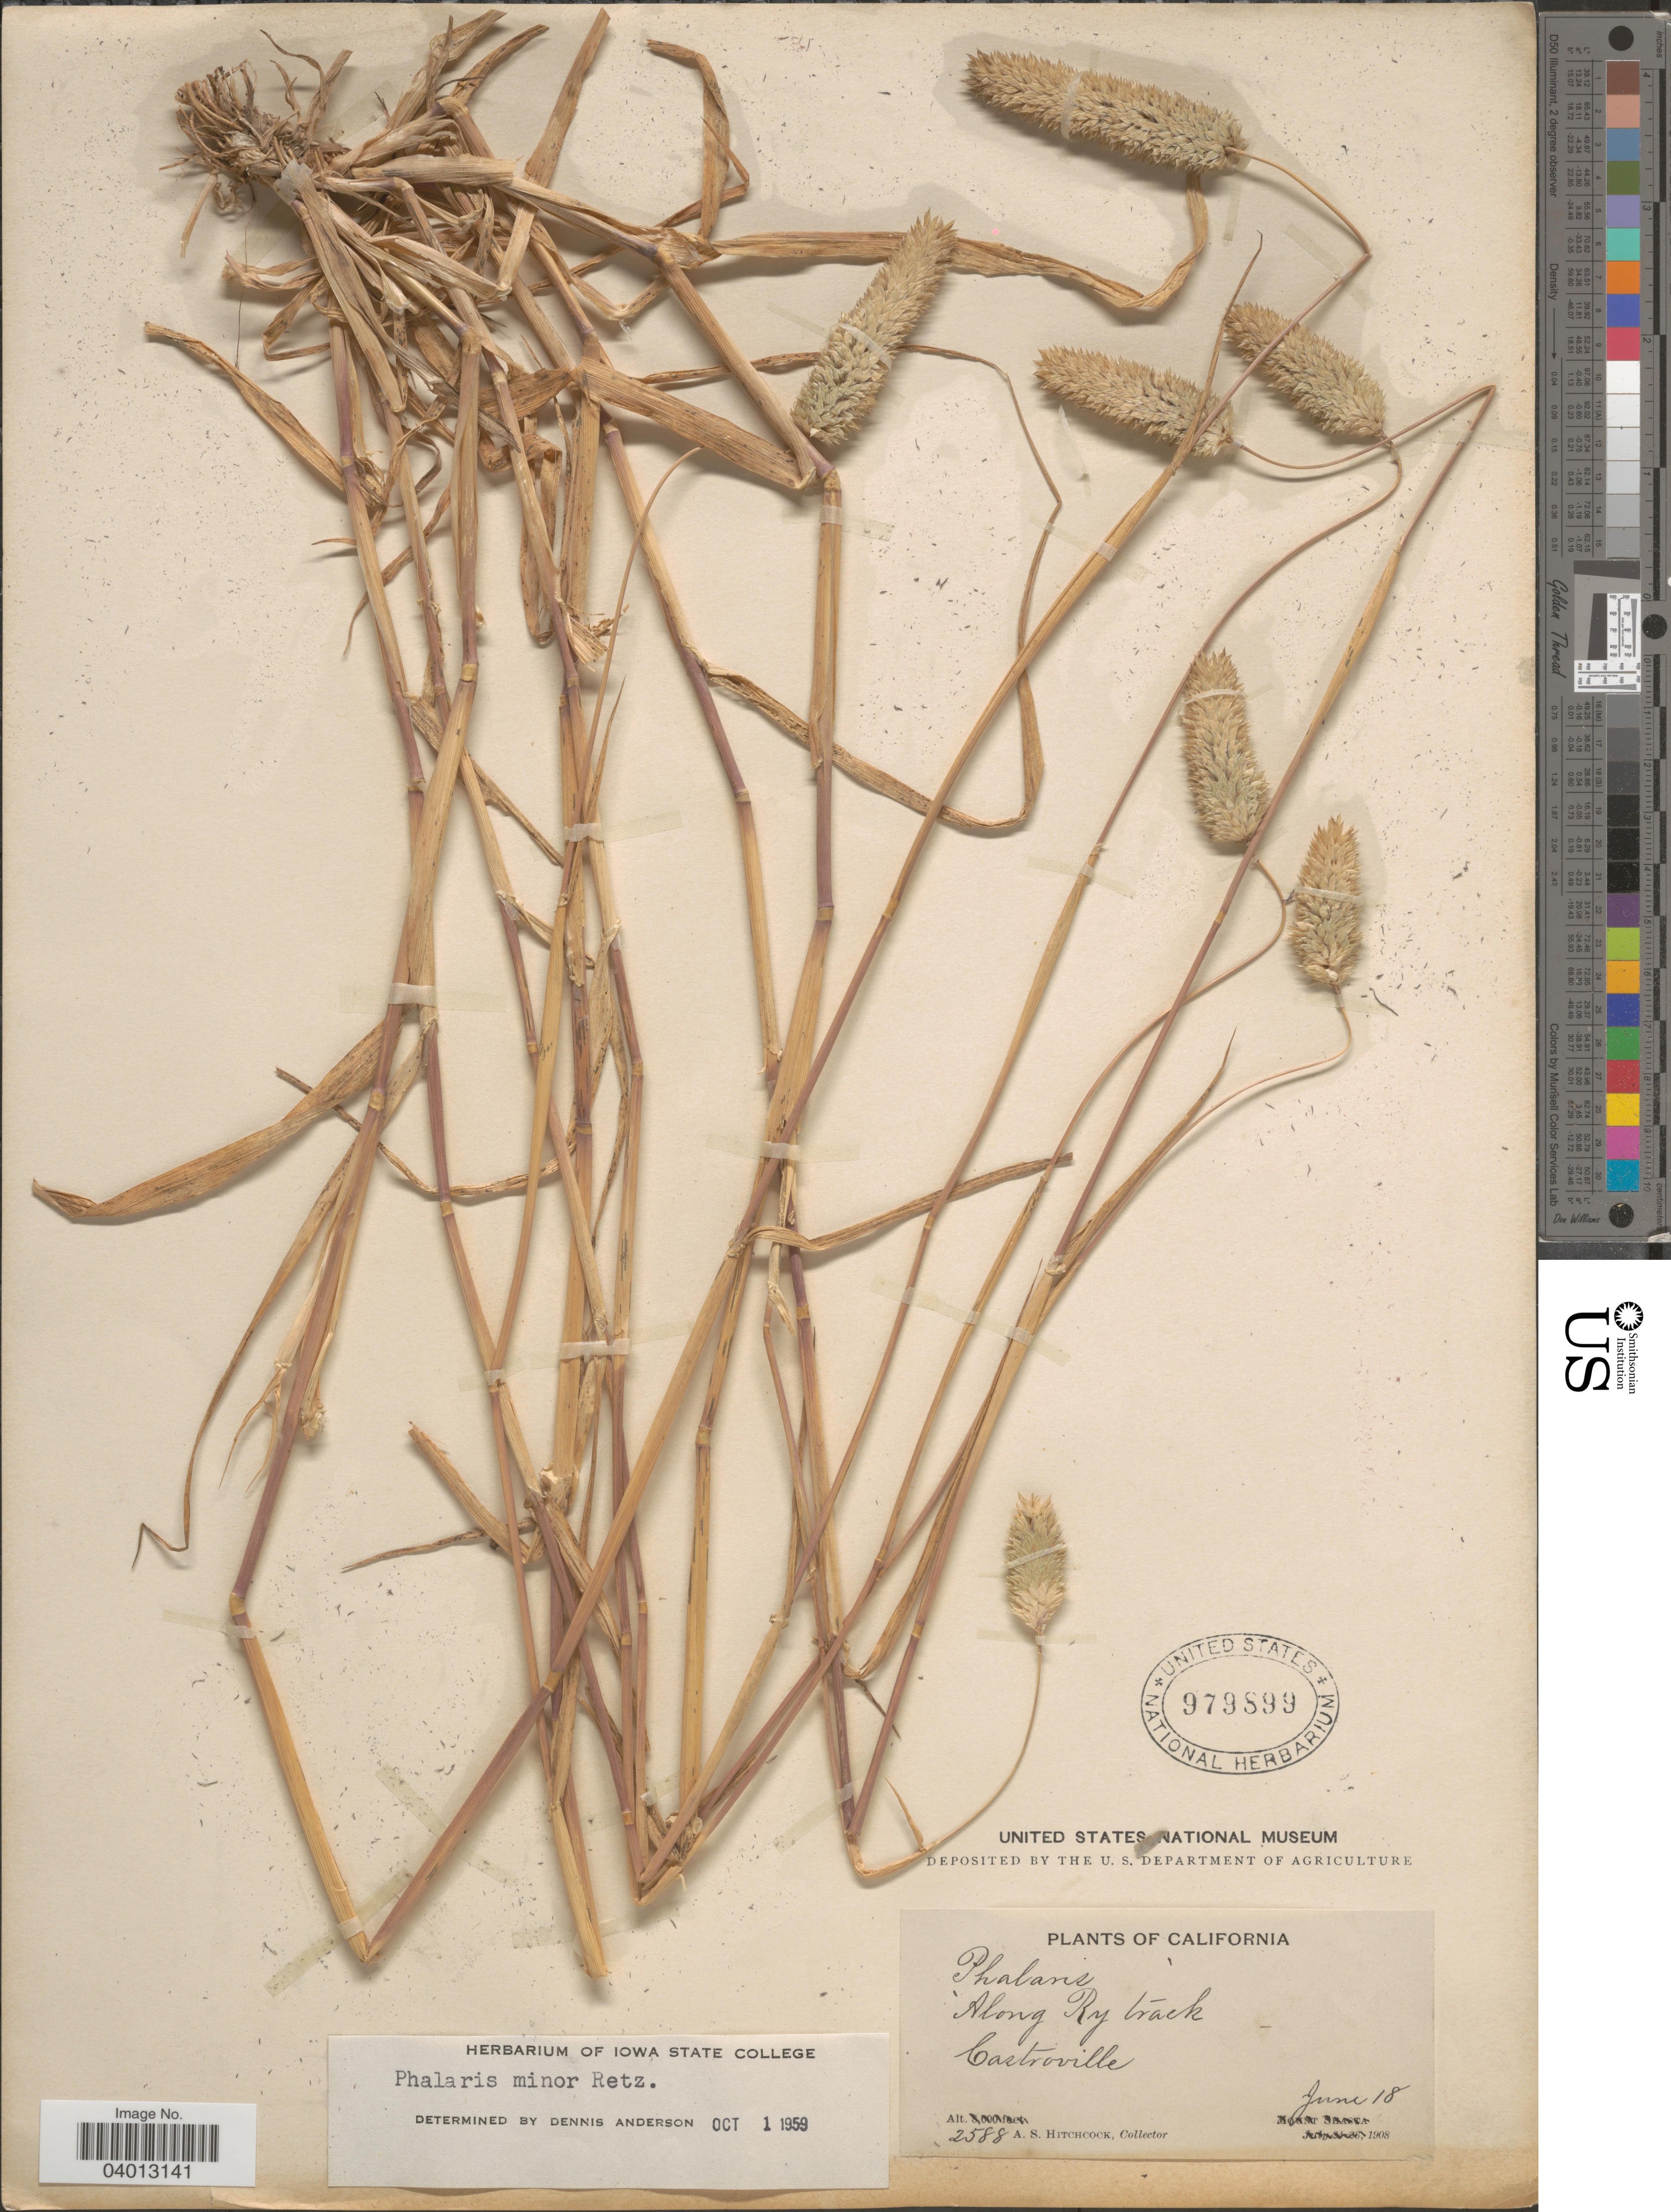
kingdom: Plantae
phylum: Tracheophyta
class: Liliopsida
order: Poales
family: Poaceae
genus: Phalaris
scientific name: Phalaris minor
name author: Retz.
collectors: A. S. Hitchcock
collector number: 2588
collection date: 1908-06-18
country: United States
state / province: California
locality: Along Ry track Castroville.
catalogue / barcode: US 979899